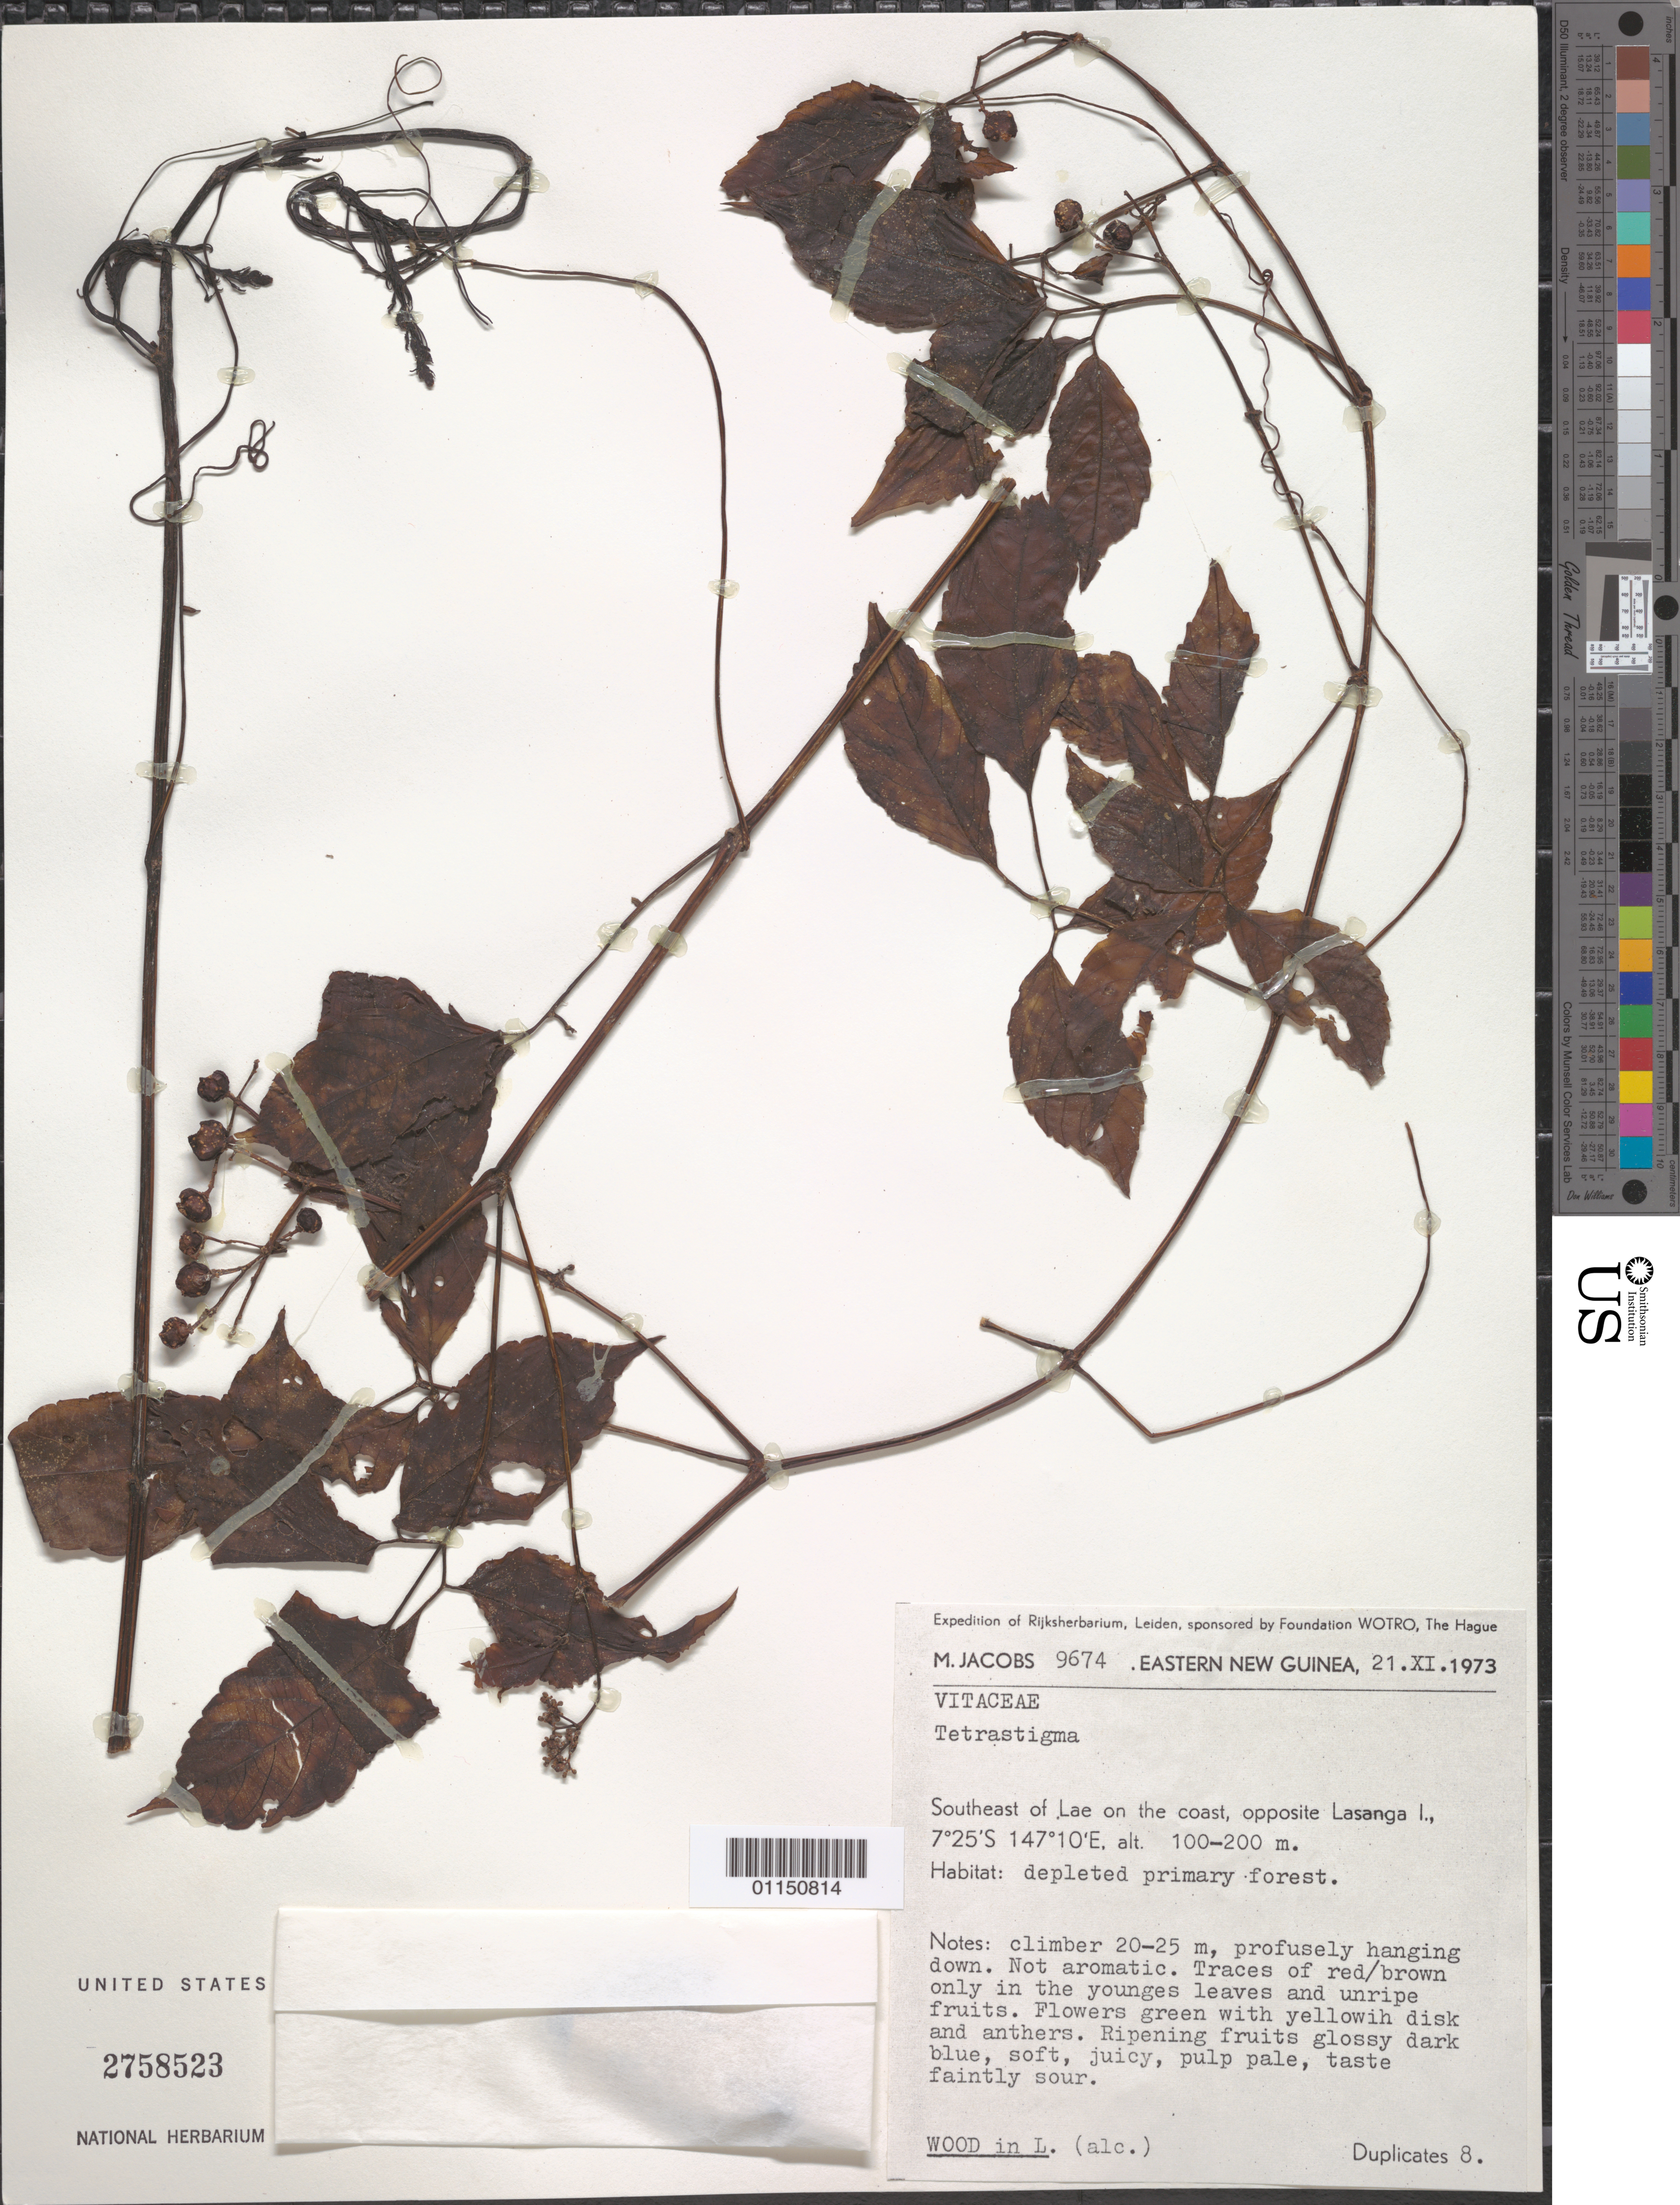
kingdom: Plantae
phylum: Tracheophyta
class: Magnoliopsida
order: Vitales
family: Vitaceae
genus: Tetrastigma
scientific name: Tetrastigma sp.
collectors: M. Jacobs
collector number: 9674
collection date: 1973-11-21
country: Papua New Guinea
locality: S of Lae on the coast, opposite Lasanga I.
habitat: Depleted primary forest. Climber.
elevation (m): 100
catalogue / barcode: US 2758523